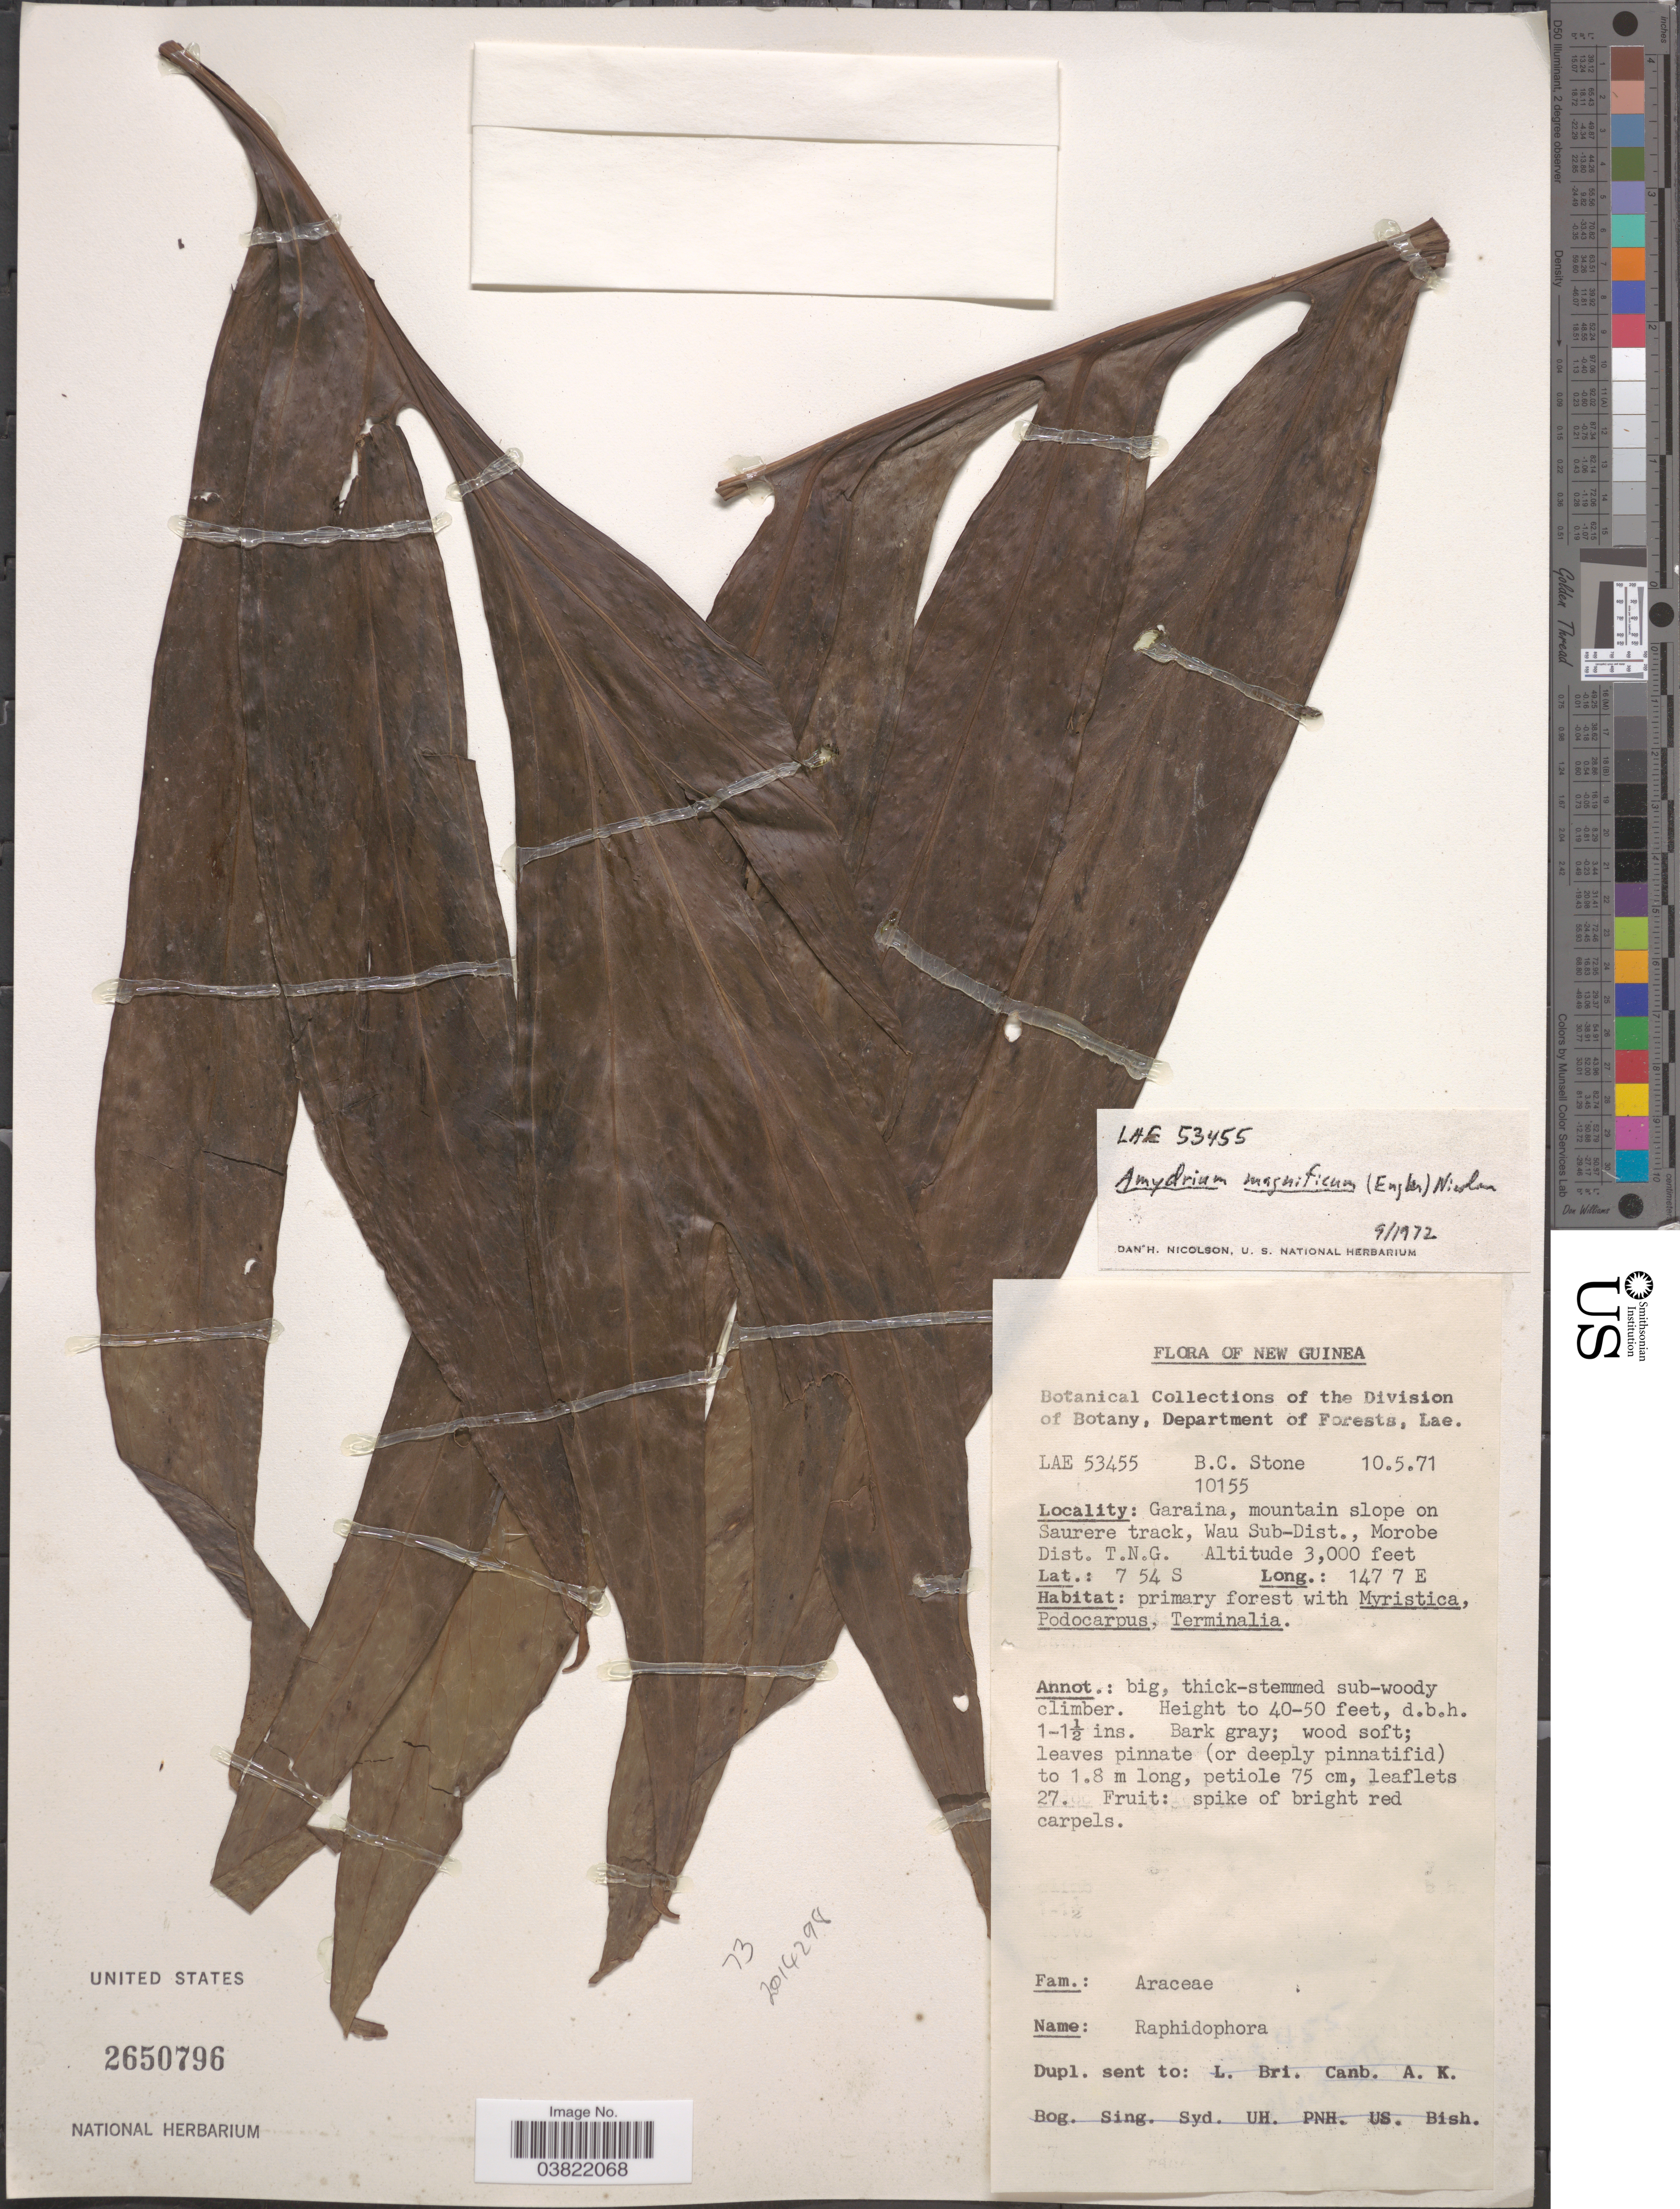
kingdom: Plantae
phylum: Tracheophyta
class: Liliopsida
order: Alismatales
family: Araceae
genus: Amydrium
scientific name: Amydrium zippelianum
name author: (Schott) Nicolson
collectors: B. C. Stone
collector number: LAE53455/10155?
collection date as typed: Transcribed d/m/y: 10/5/71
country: Papua New Guinea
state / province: Morobe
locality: New Guinea. Garaina, mountain slope on Saurere track, Wau Sub-Dist., Morobe Dist. T.N.G.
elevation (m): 914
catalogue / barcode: US 2650796